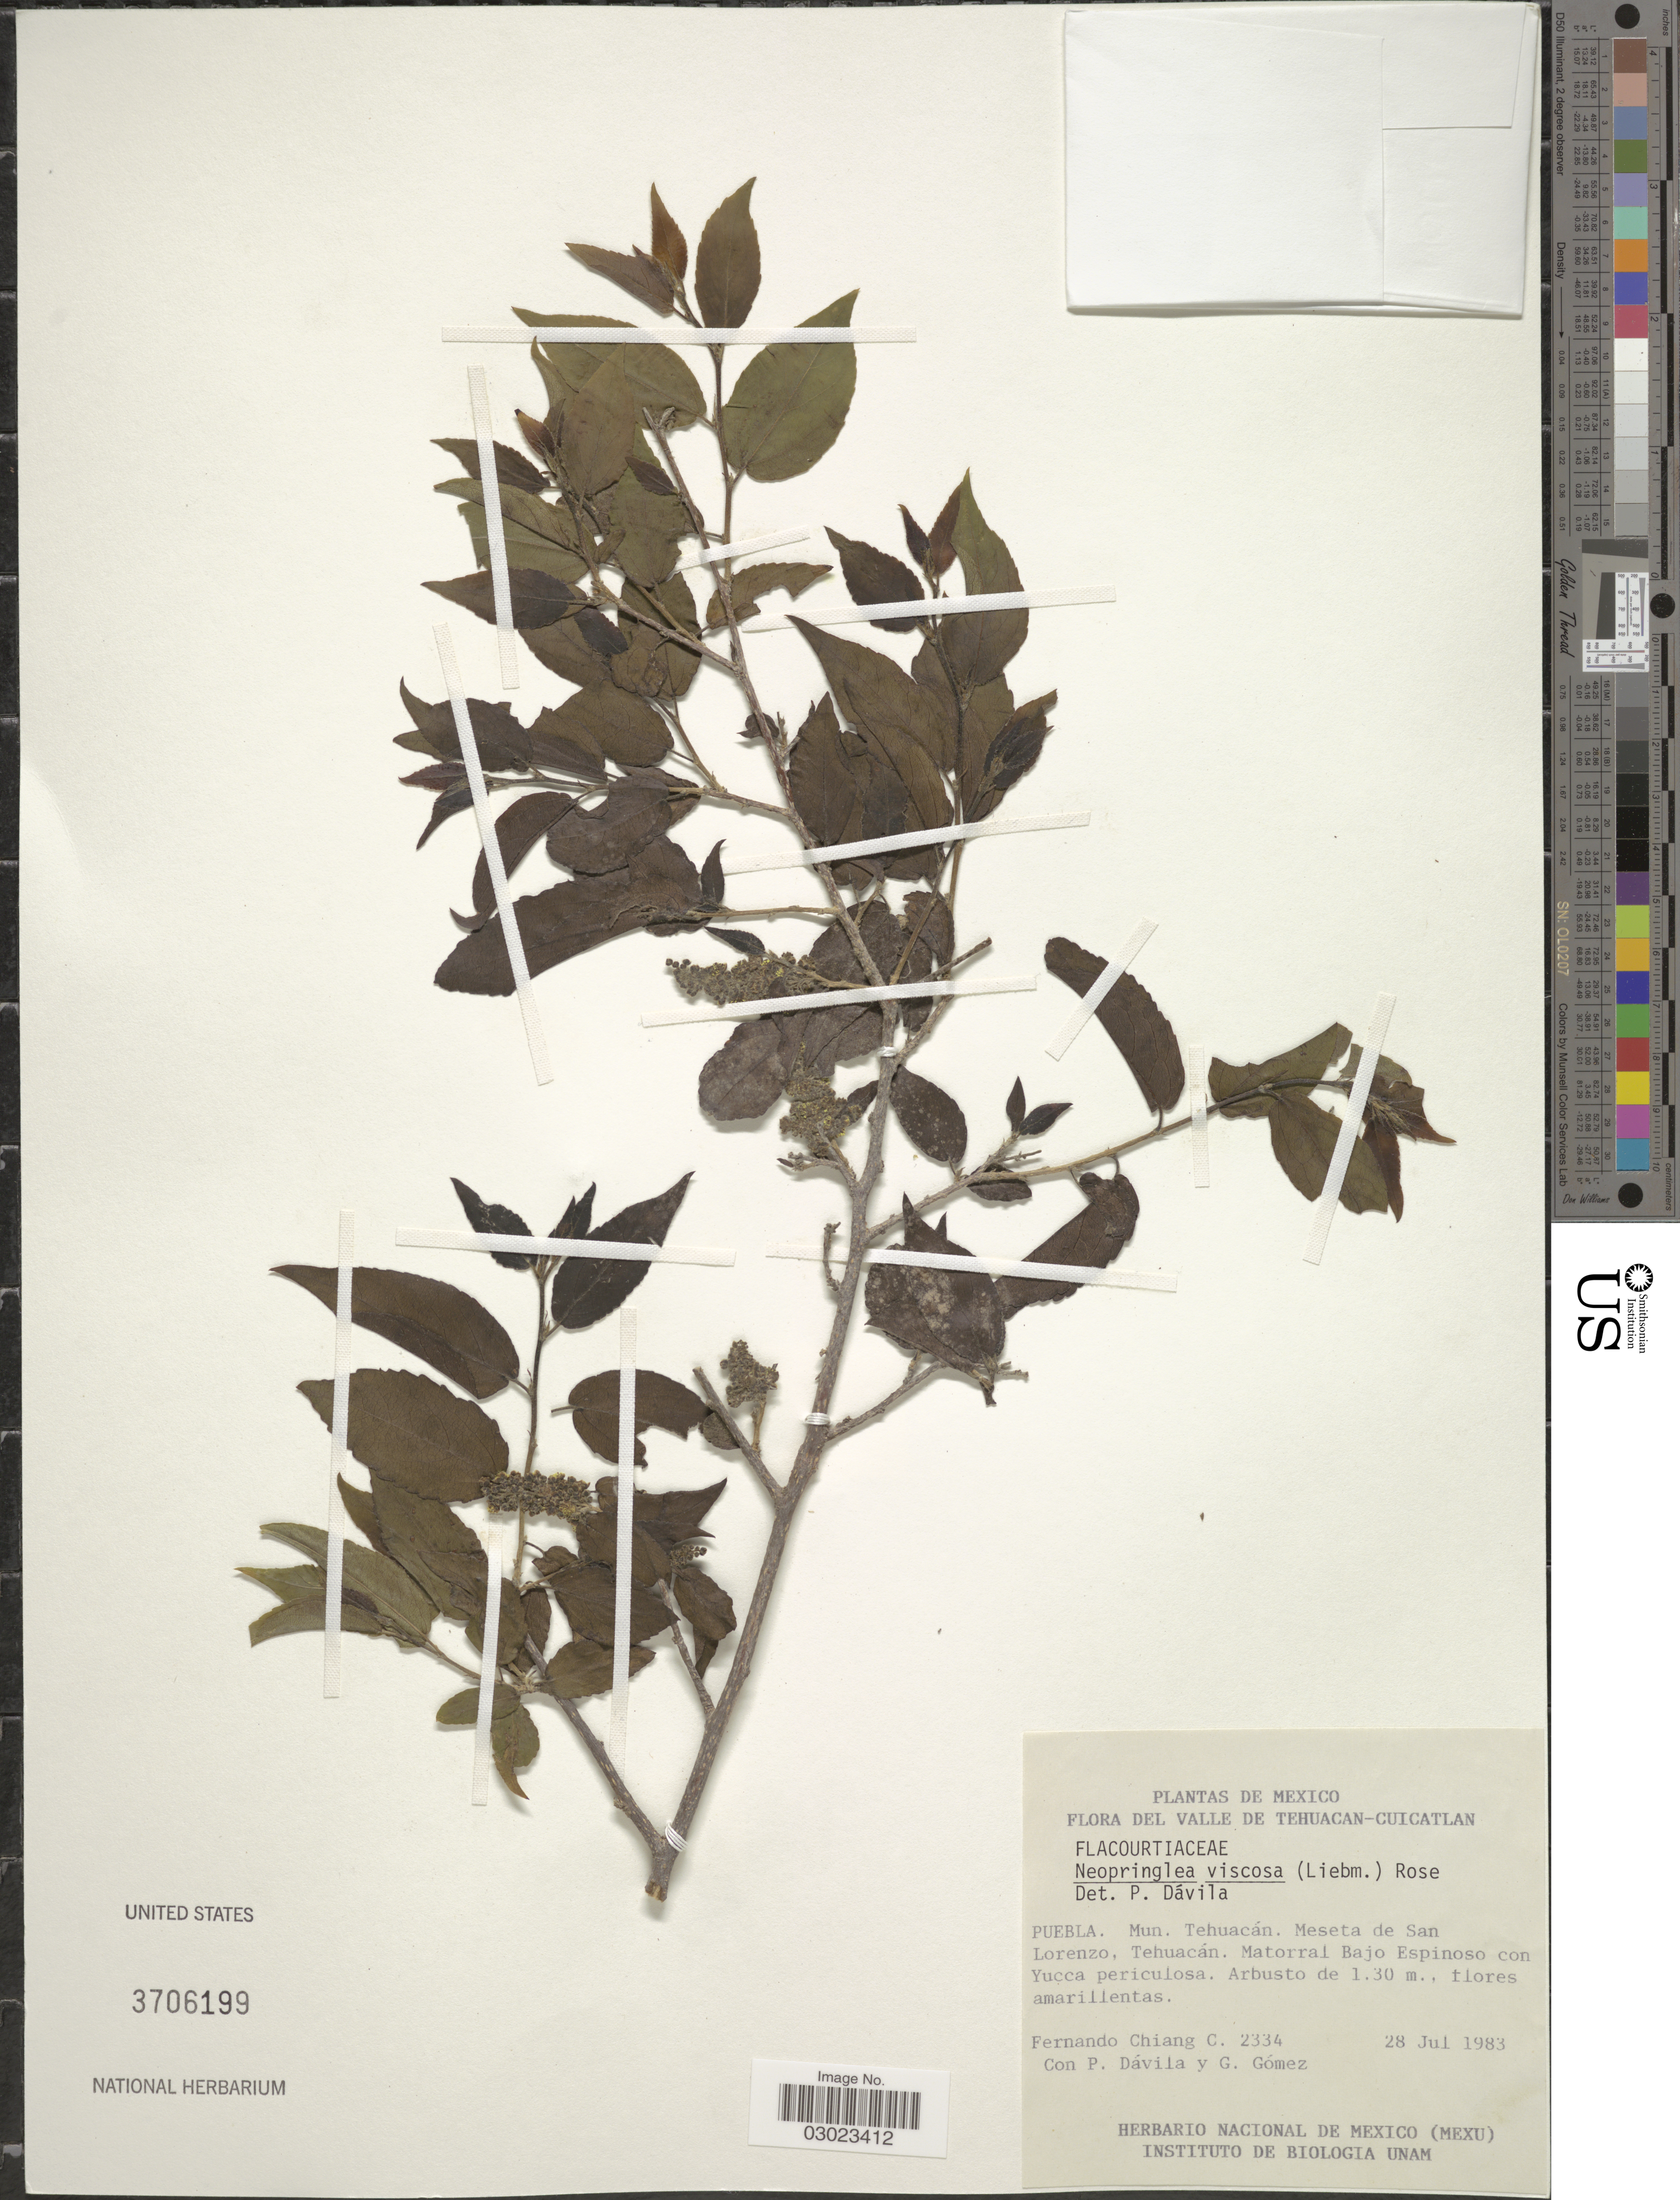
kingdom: Plantae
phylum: Tracheophyta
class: Magnoliopsida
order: Malpighiales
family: Salicaceae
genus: Neopringlea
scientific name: Neopringlea viscosa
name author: (Liebm.) Rose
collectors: F. Chiang C., P. Dávila & G. Gomez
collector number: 2334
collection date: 1983-07-28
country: Mexico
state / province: Puebla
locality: Del Valle de Tehuacan-Cuicatlan, Mun. Tehuacán. Meseta de San Lorenzo, Tehuacán. Matorral Bajo Espinoso con Yucca periculosa.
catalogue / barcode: US 3706199